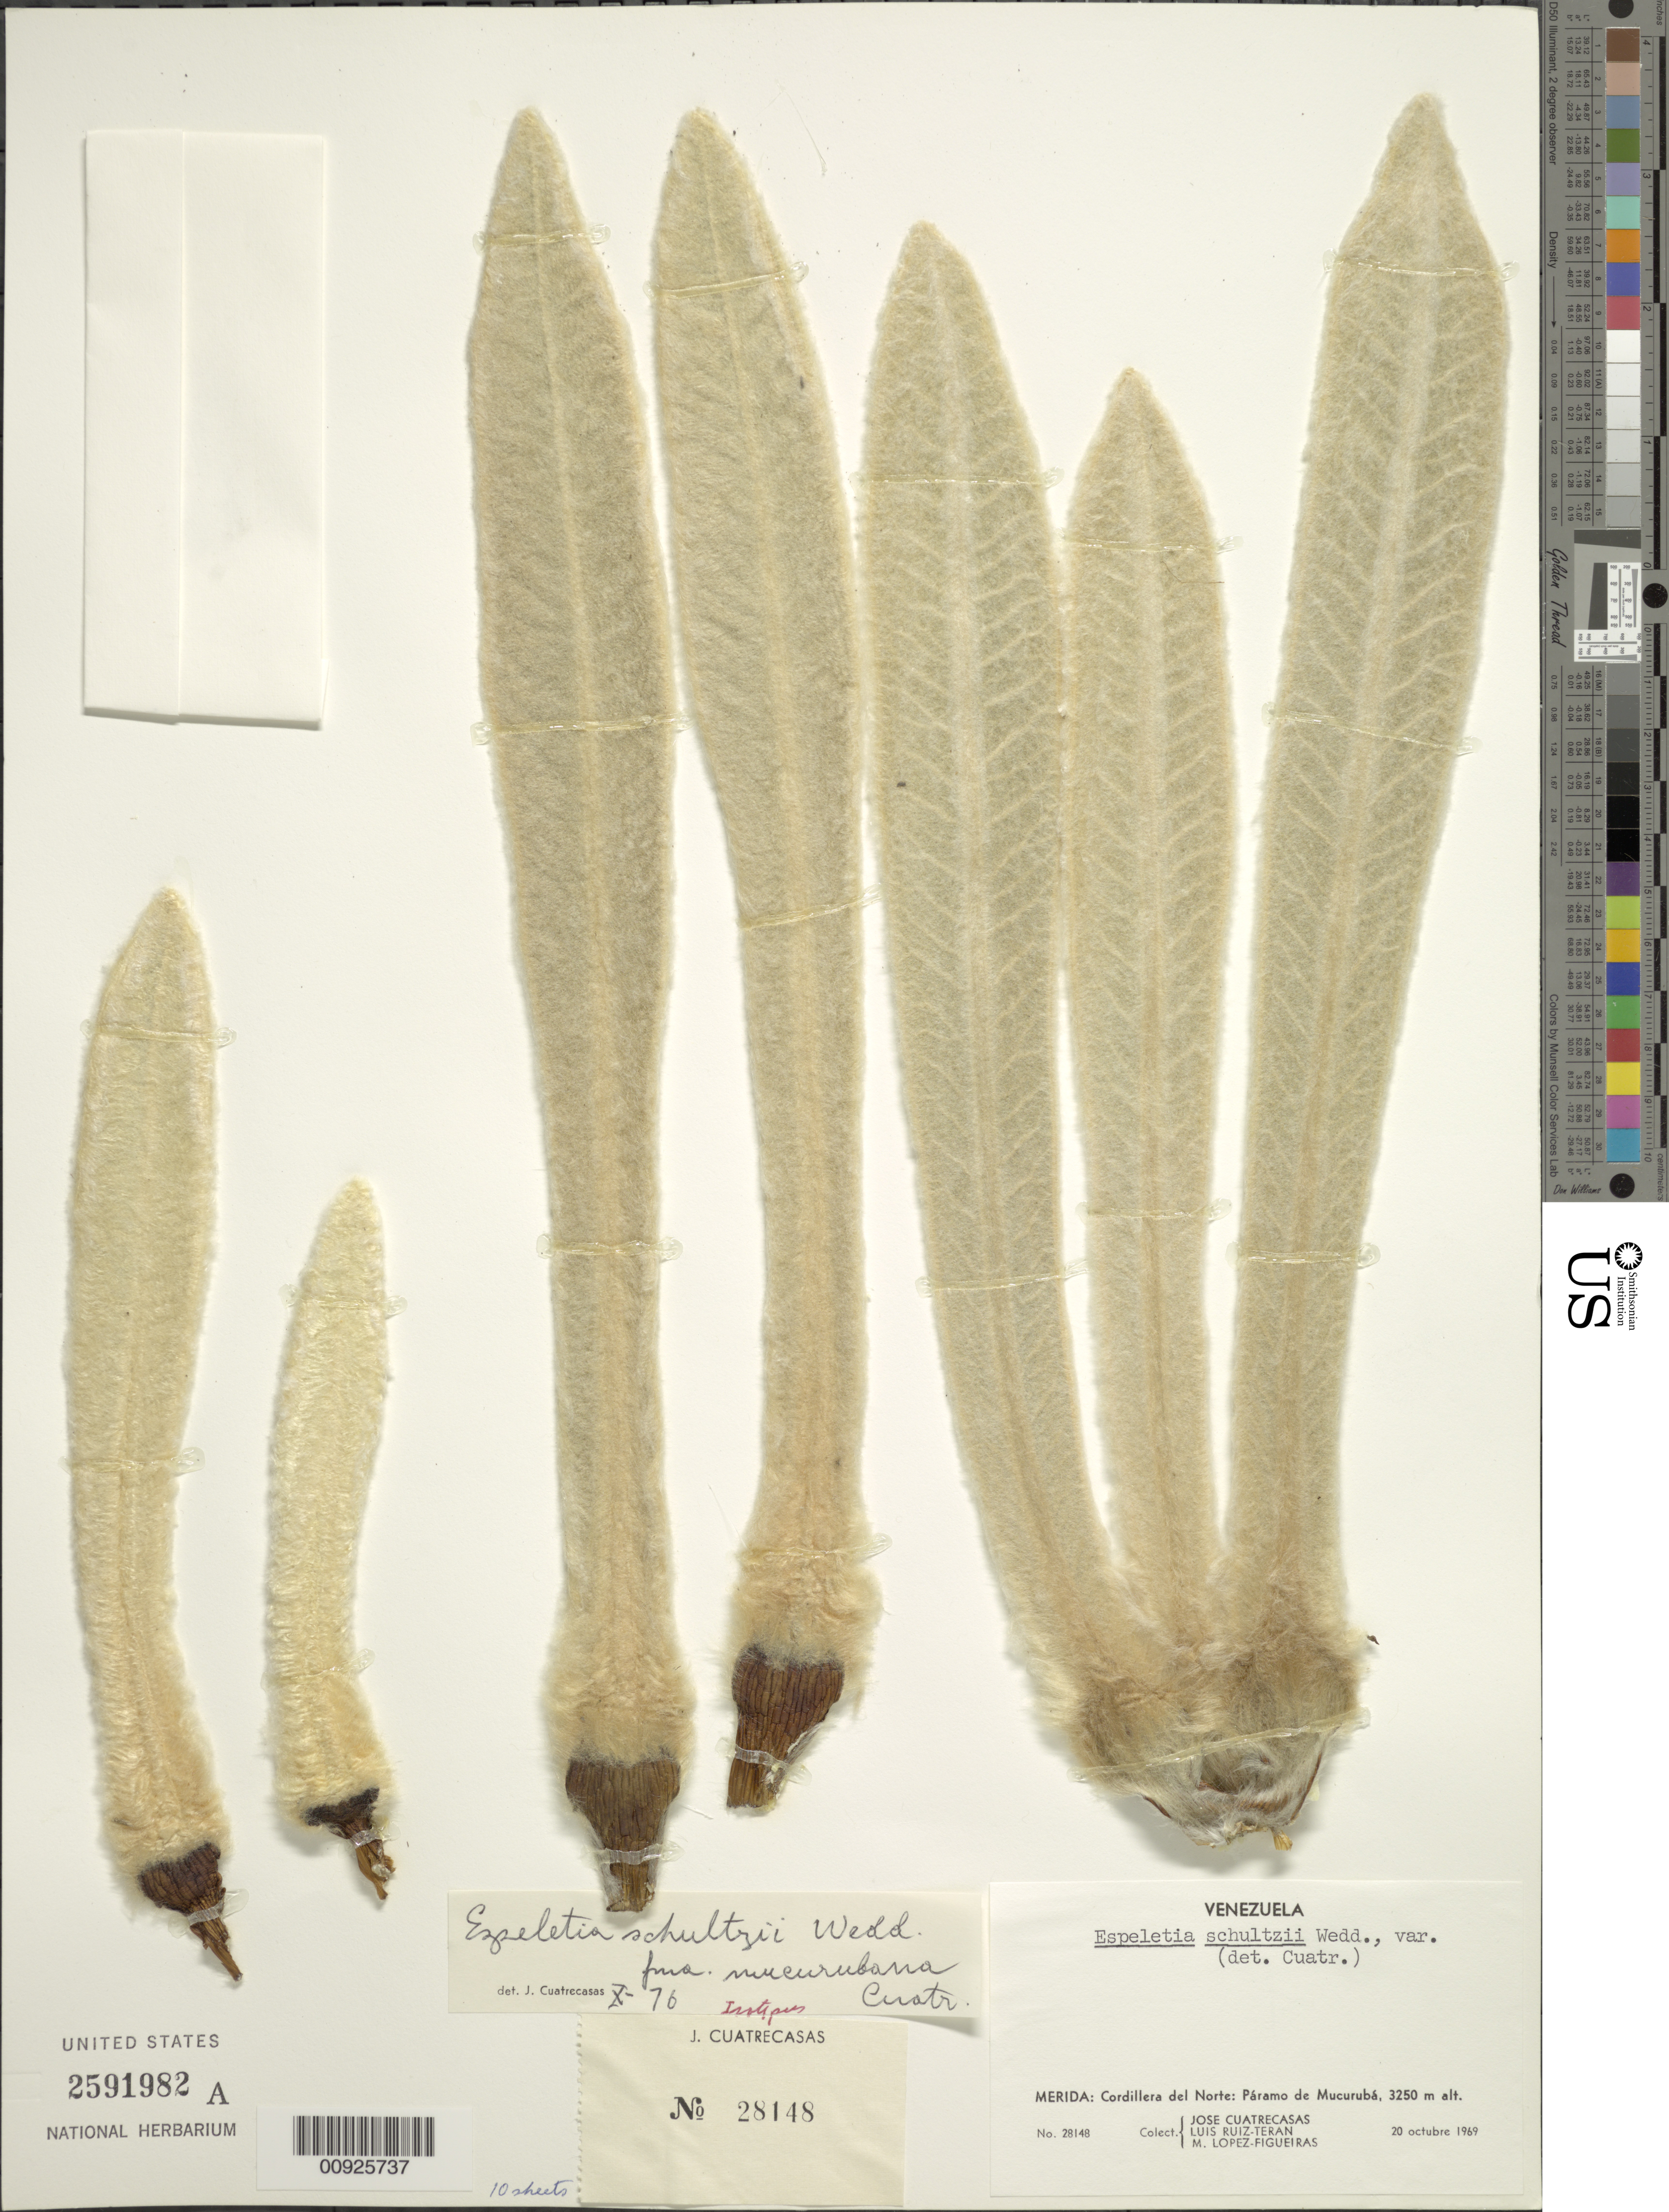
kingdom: Plantae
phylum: Tracheophyta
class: Magnoliopsida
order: Asterales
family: Asteraceae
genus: Espeletia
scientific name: Espeletia schultzii var. mucurubana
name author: Cuatrec.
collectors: J. Cuatrecasas, L. E. Ruíz-Terán & M. López Figueiras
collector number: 28148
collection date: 1969-10-20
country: Venezuela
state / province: Mérida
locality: P. de Mucurubá. Cordillera del Norte, Páramo de Mucuruba.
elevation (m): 3250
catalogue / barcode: US 2591982A